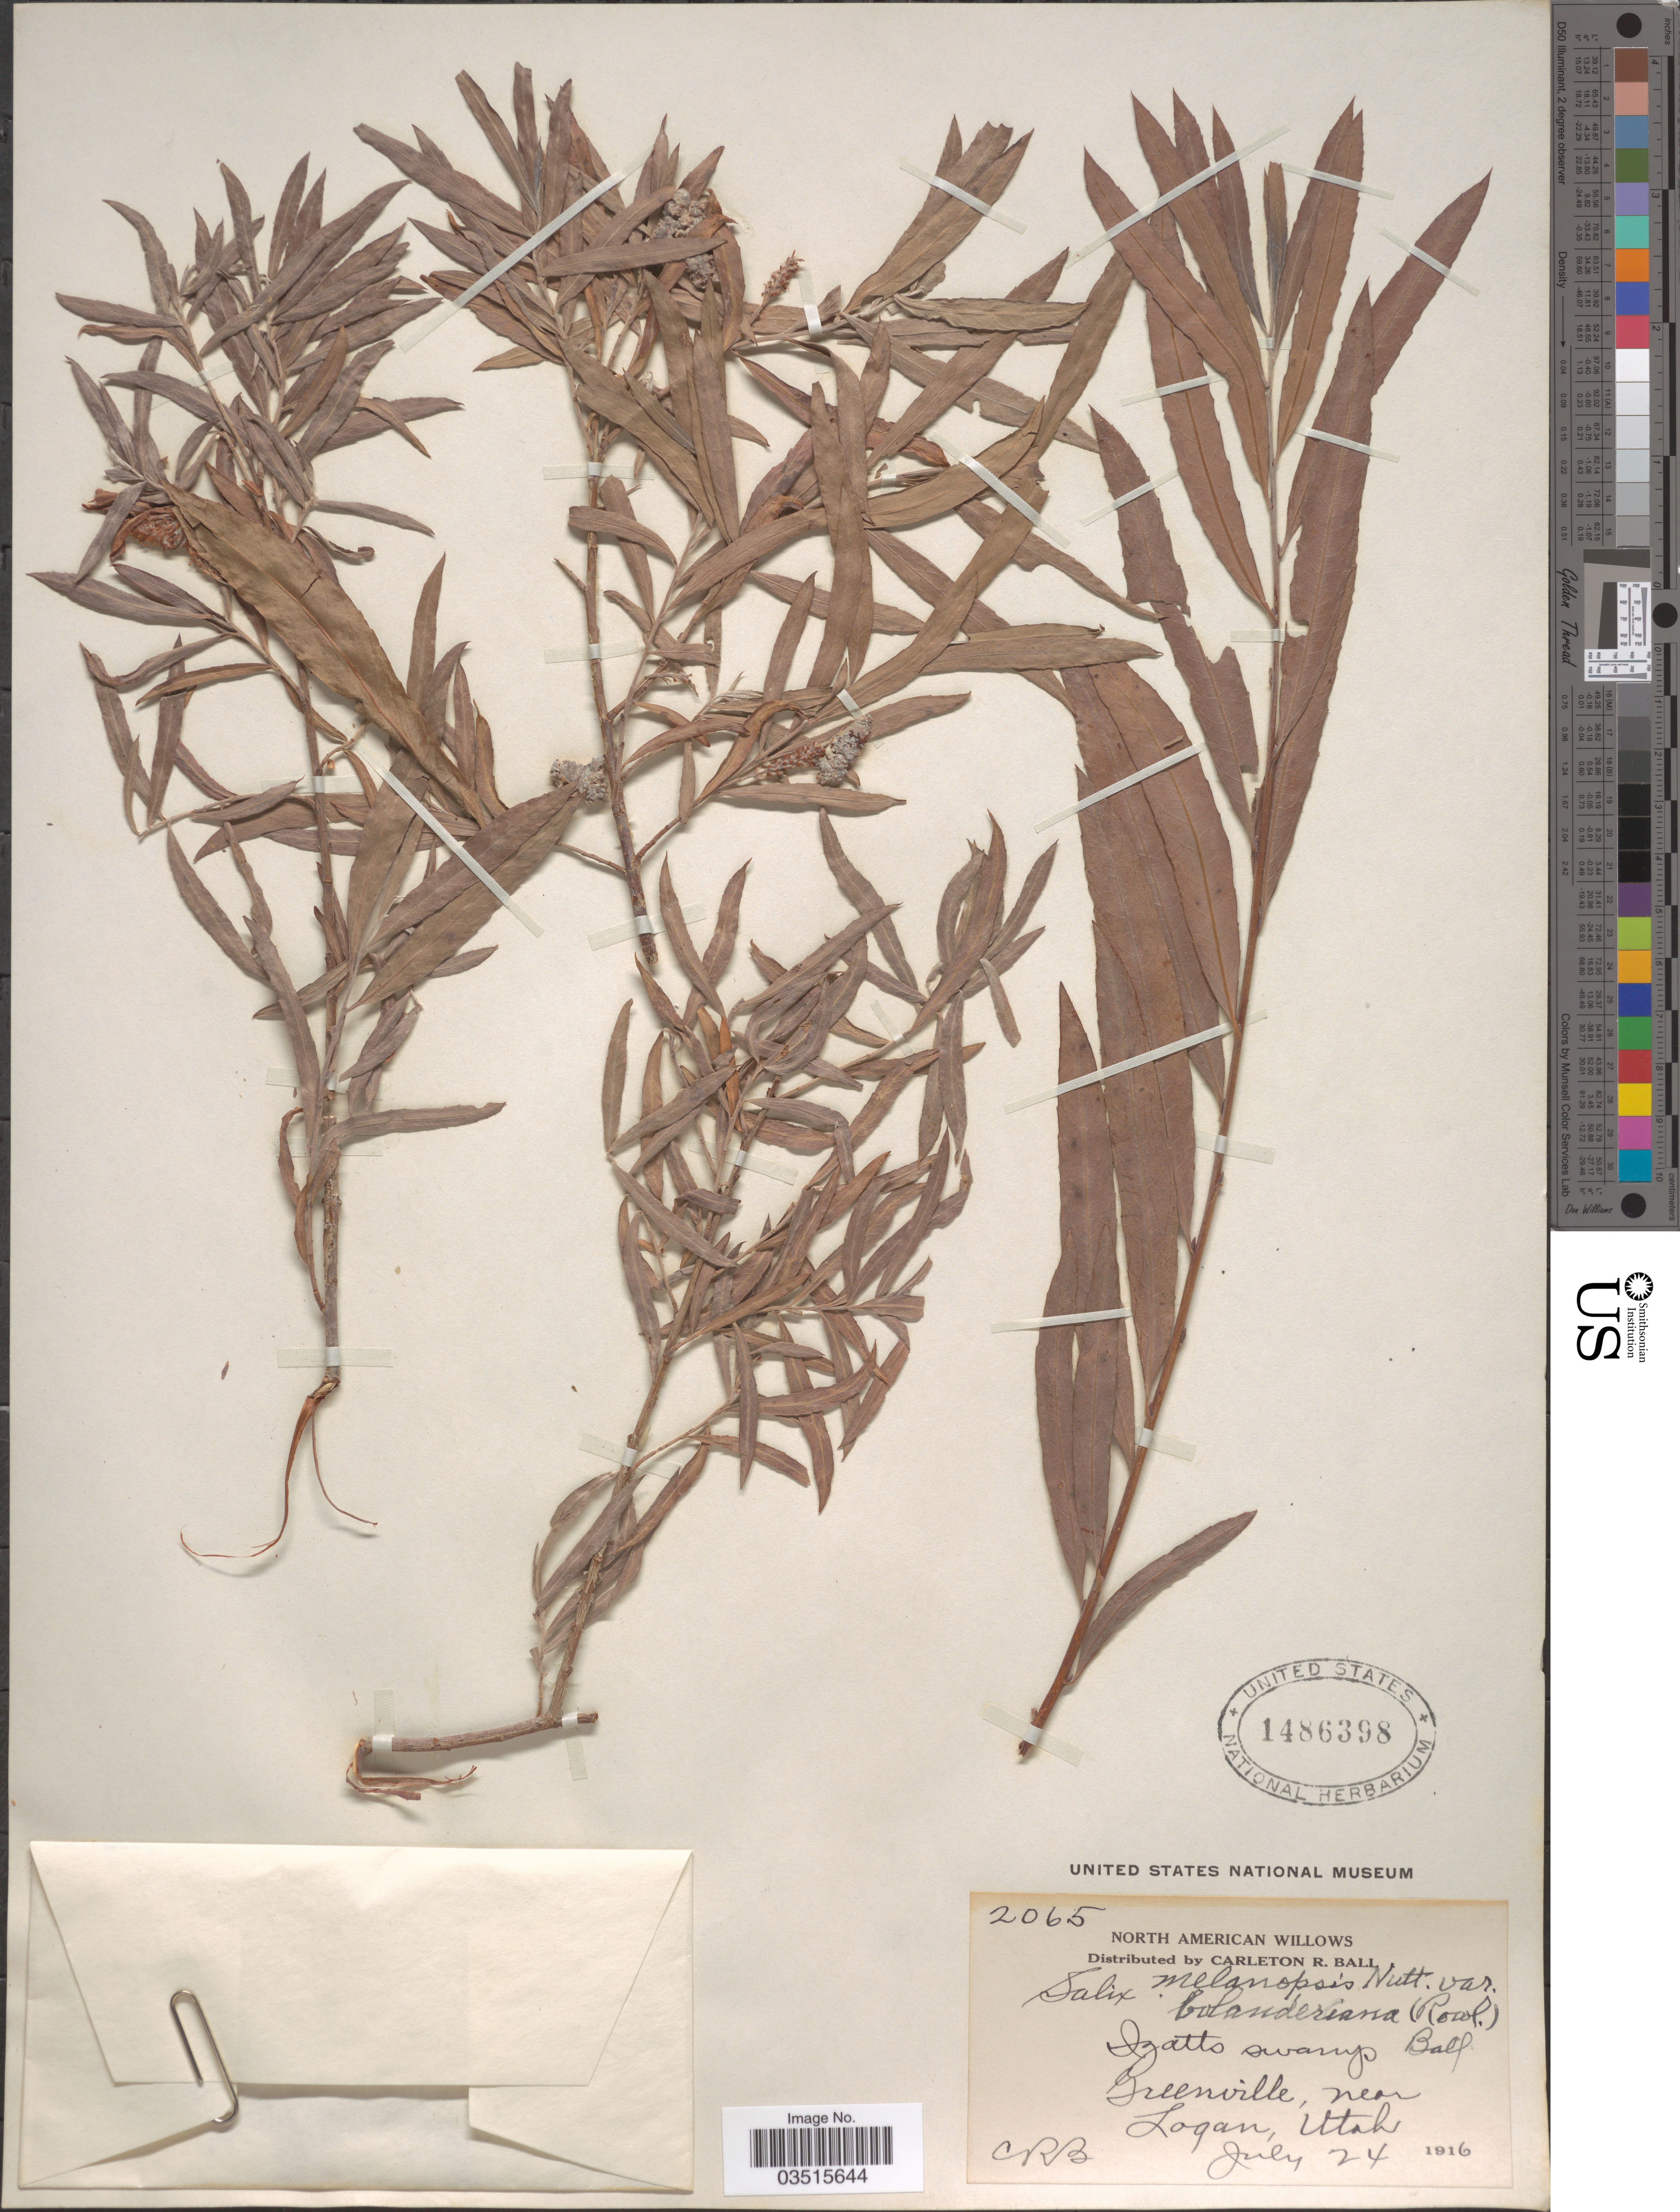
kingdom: Plantae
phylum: Tracheophyta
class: Magnoliopsida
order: Malpighiales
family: Salicaceae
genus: Salix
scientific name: Salix melanopsis var. bolanderiana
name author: (Rowlee) C.K. Schneid.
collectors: C. R. Ball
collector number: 2065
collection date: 1916-07-24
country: United States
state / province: Utah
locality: Izatts swamp. Greenville, near Logan.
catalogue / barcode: US 1486398